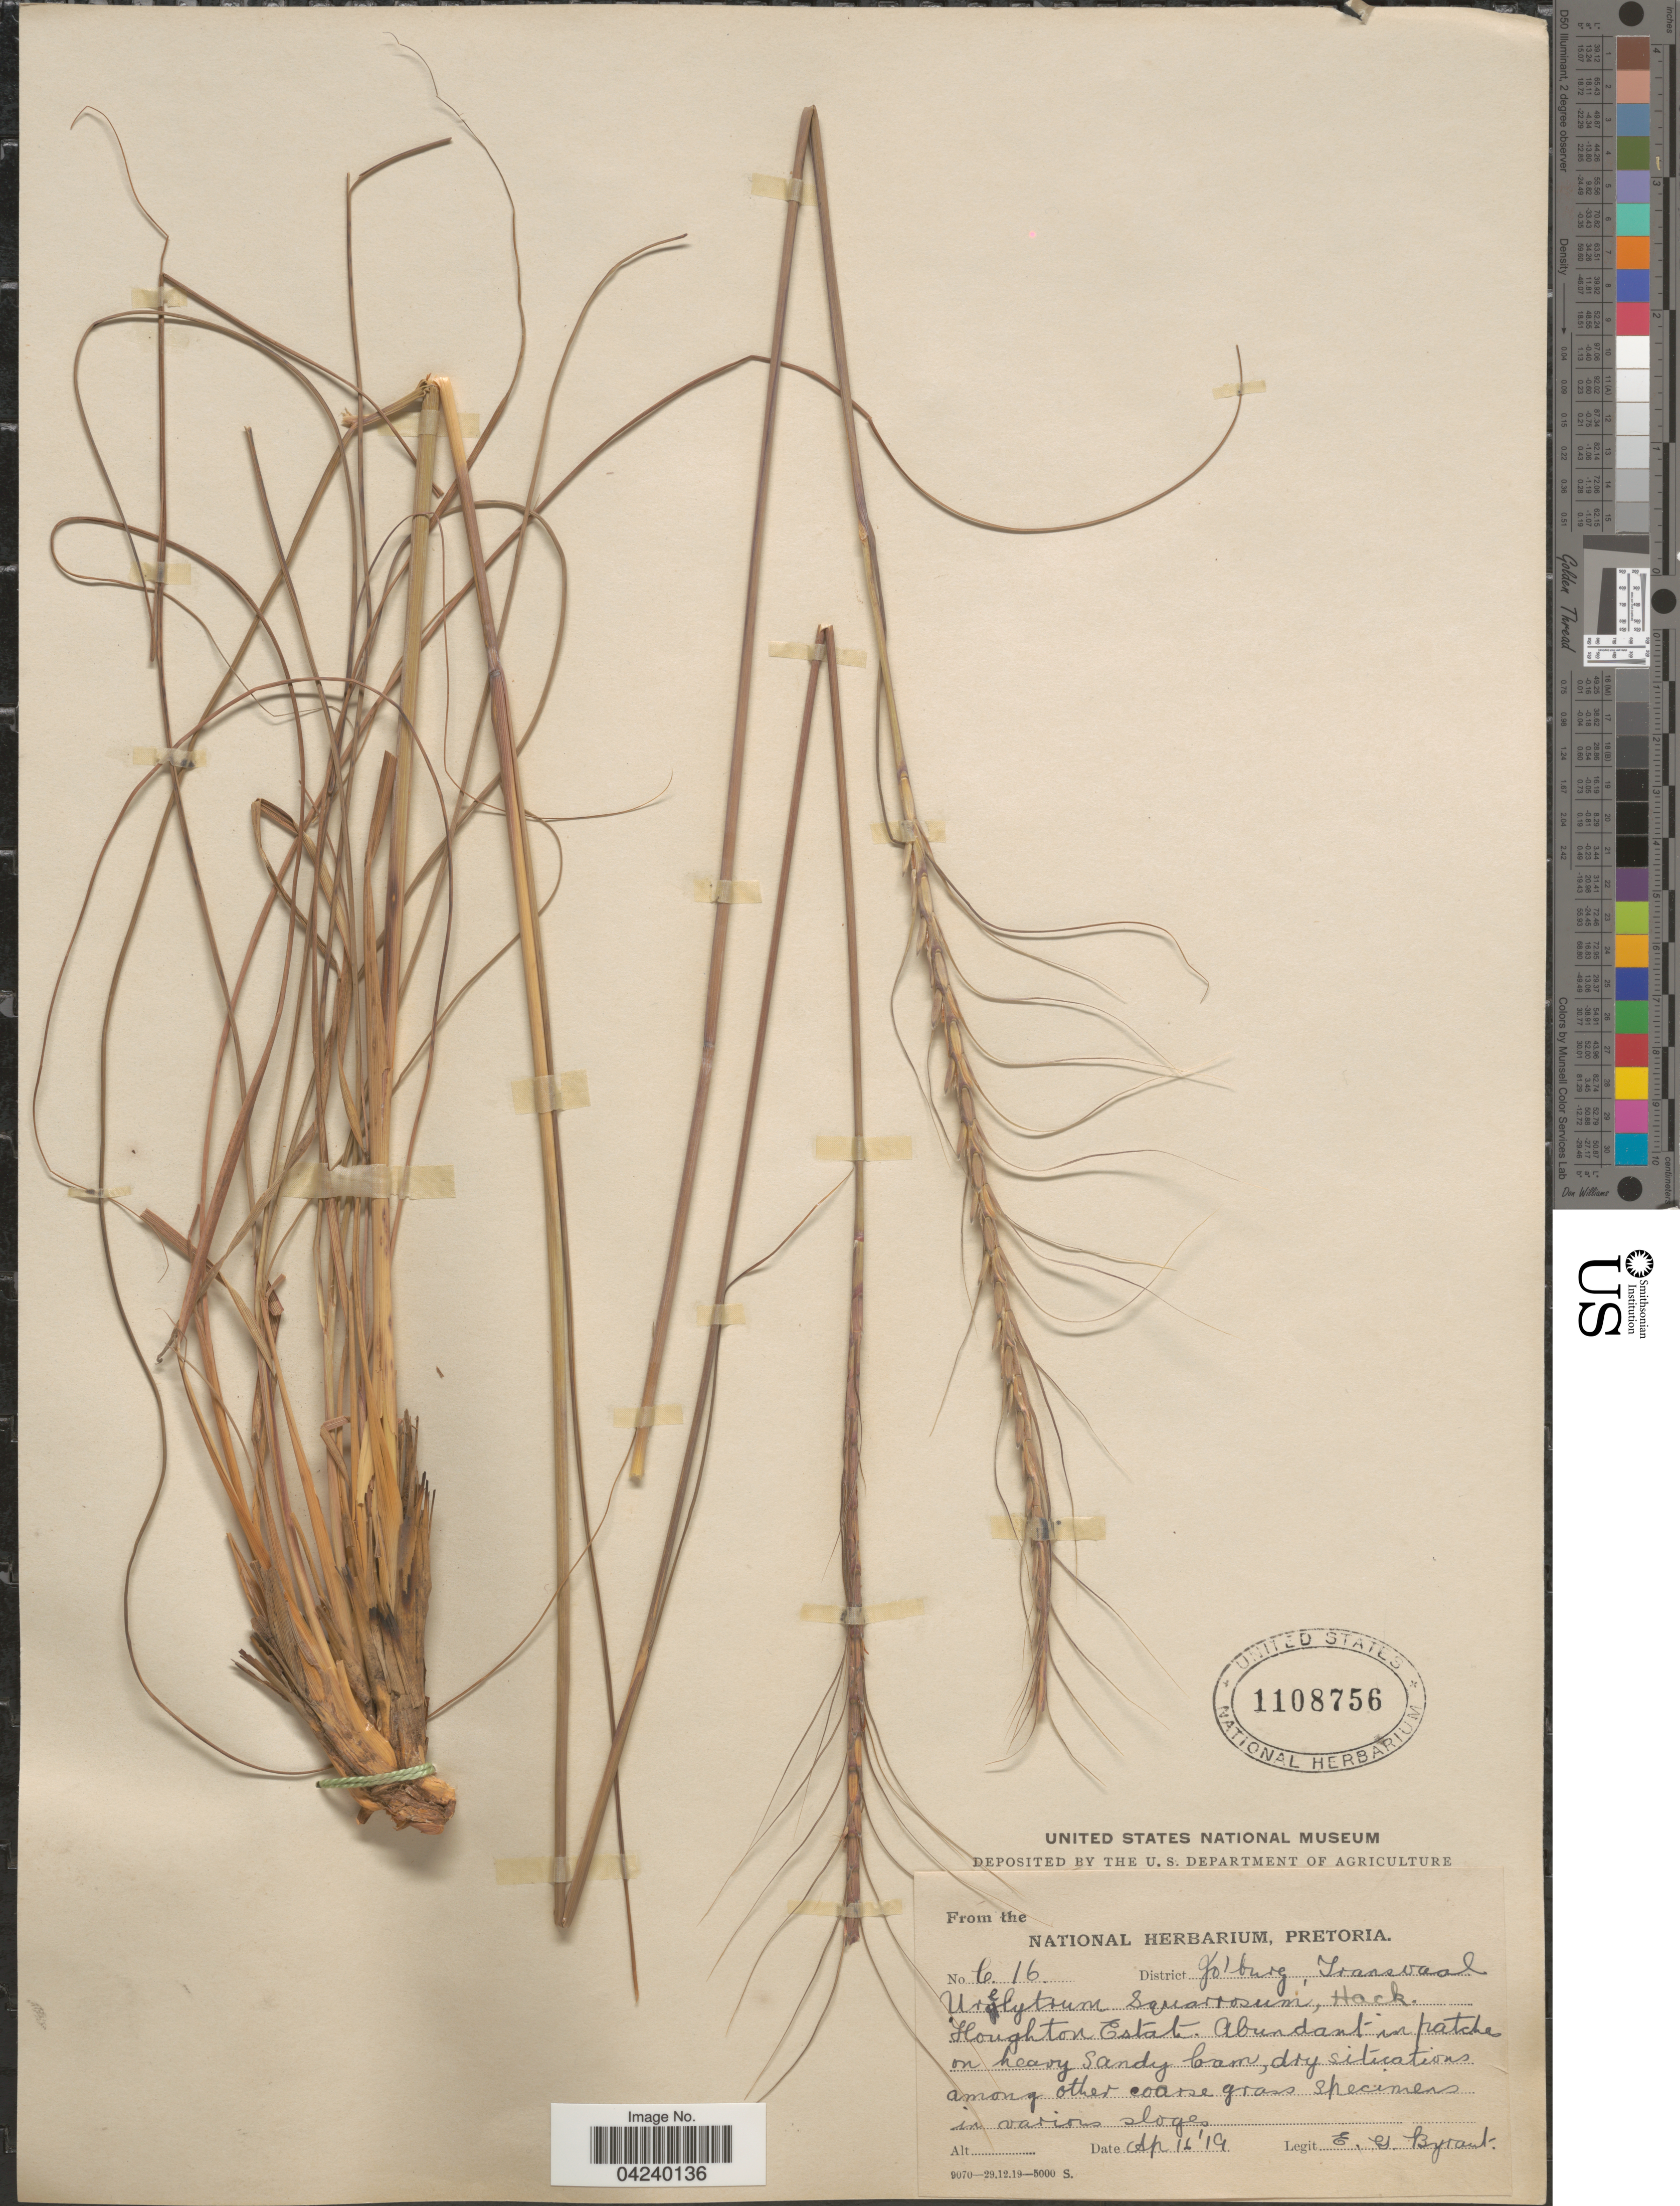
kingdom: Plantae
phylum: Tracheophyta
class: Liliopsida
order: Poales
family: Poaceae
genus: Urelytrum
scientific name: Urelytrum agropyroides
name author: (Hack.) Hack.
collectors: E. Bryant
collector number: C16*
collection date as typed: Transcribed d/m/y: 16/4/19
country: South Africa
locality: District Jo'burg, Transvaal. Houghton Estate.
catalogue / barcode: US 1108756